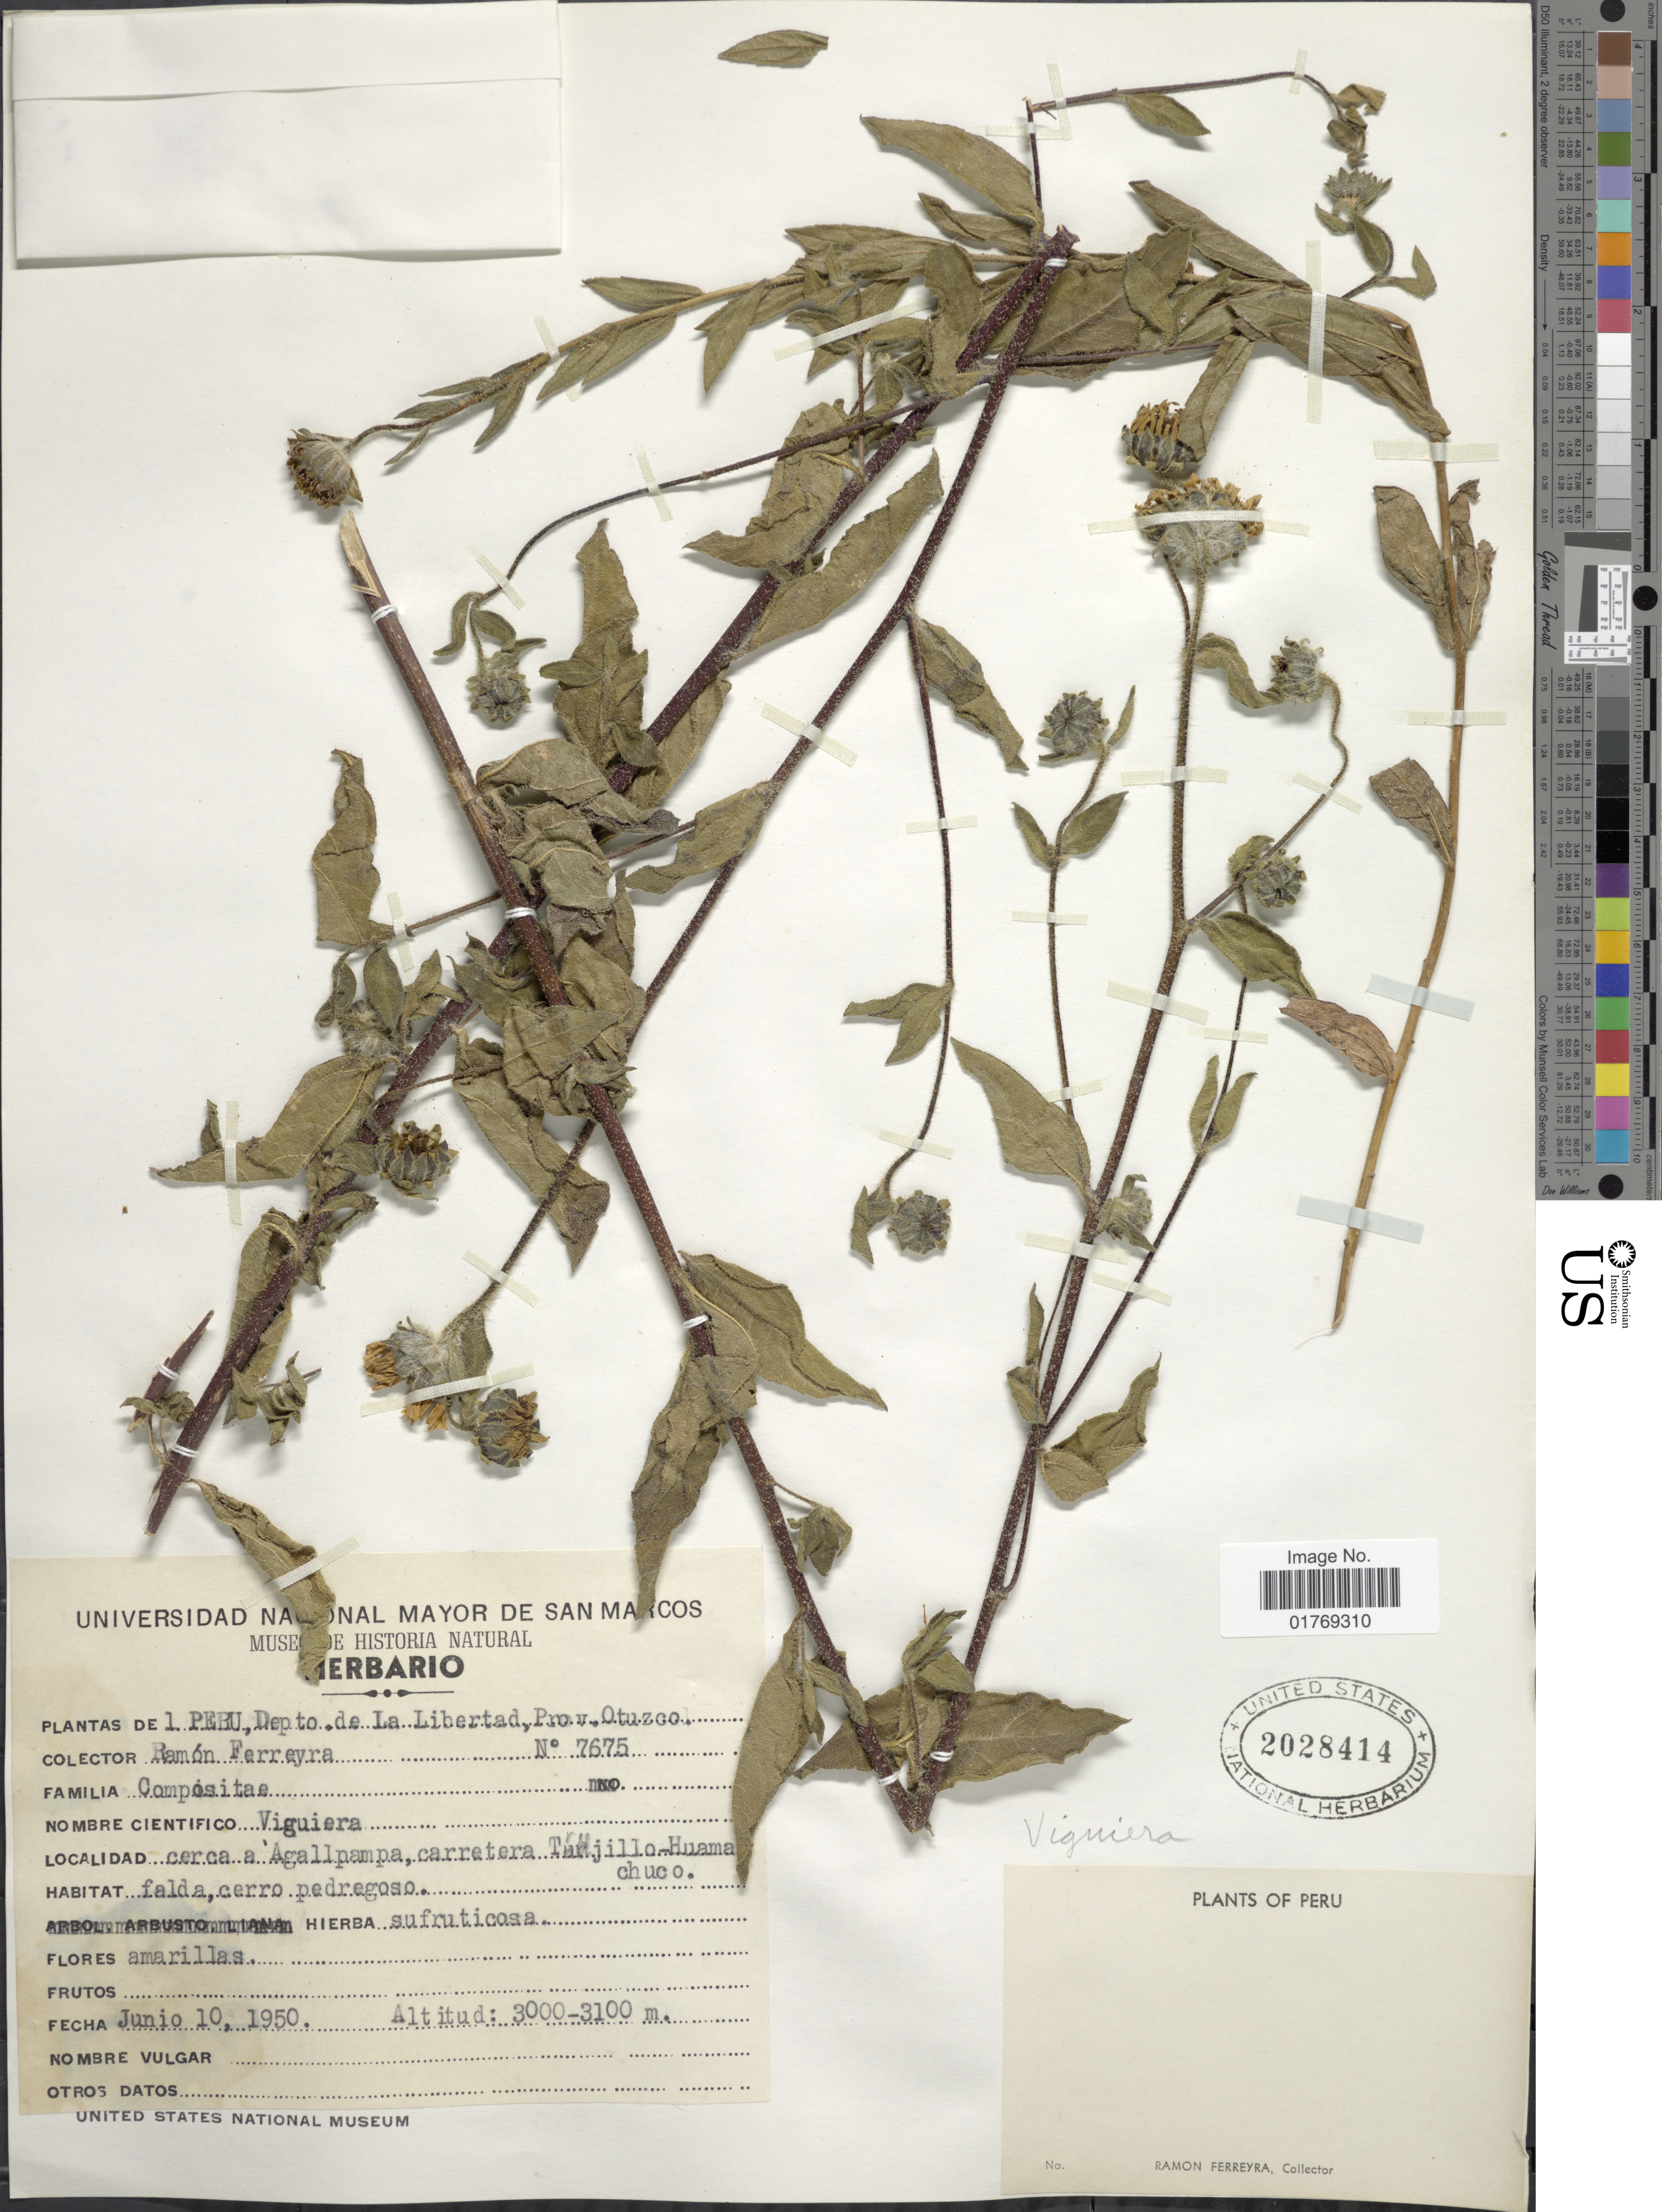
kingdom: Plantae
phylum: Tracheophyta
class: Magnoliopsida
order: Asterales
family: Asteraceae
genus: Viguiera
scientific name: Viguiera sp.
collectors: R. A. Ferreyra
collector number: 7675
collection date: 1950-06-10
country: Peru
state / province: La Libertad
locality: Peru, Depto. La Libertad, Prov. Otuzco. Cerca a Agallpampa, carretera Trujillo-Huamachuco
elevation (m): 3000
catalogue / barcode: US 2028414